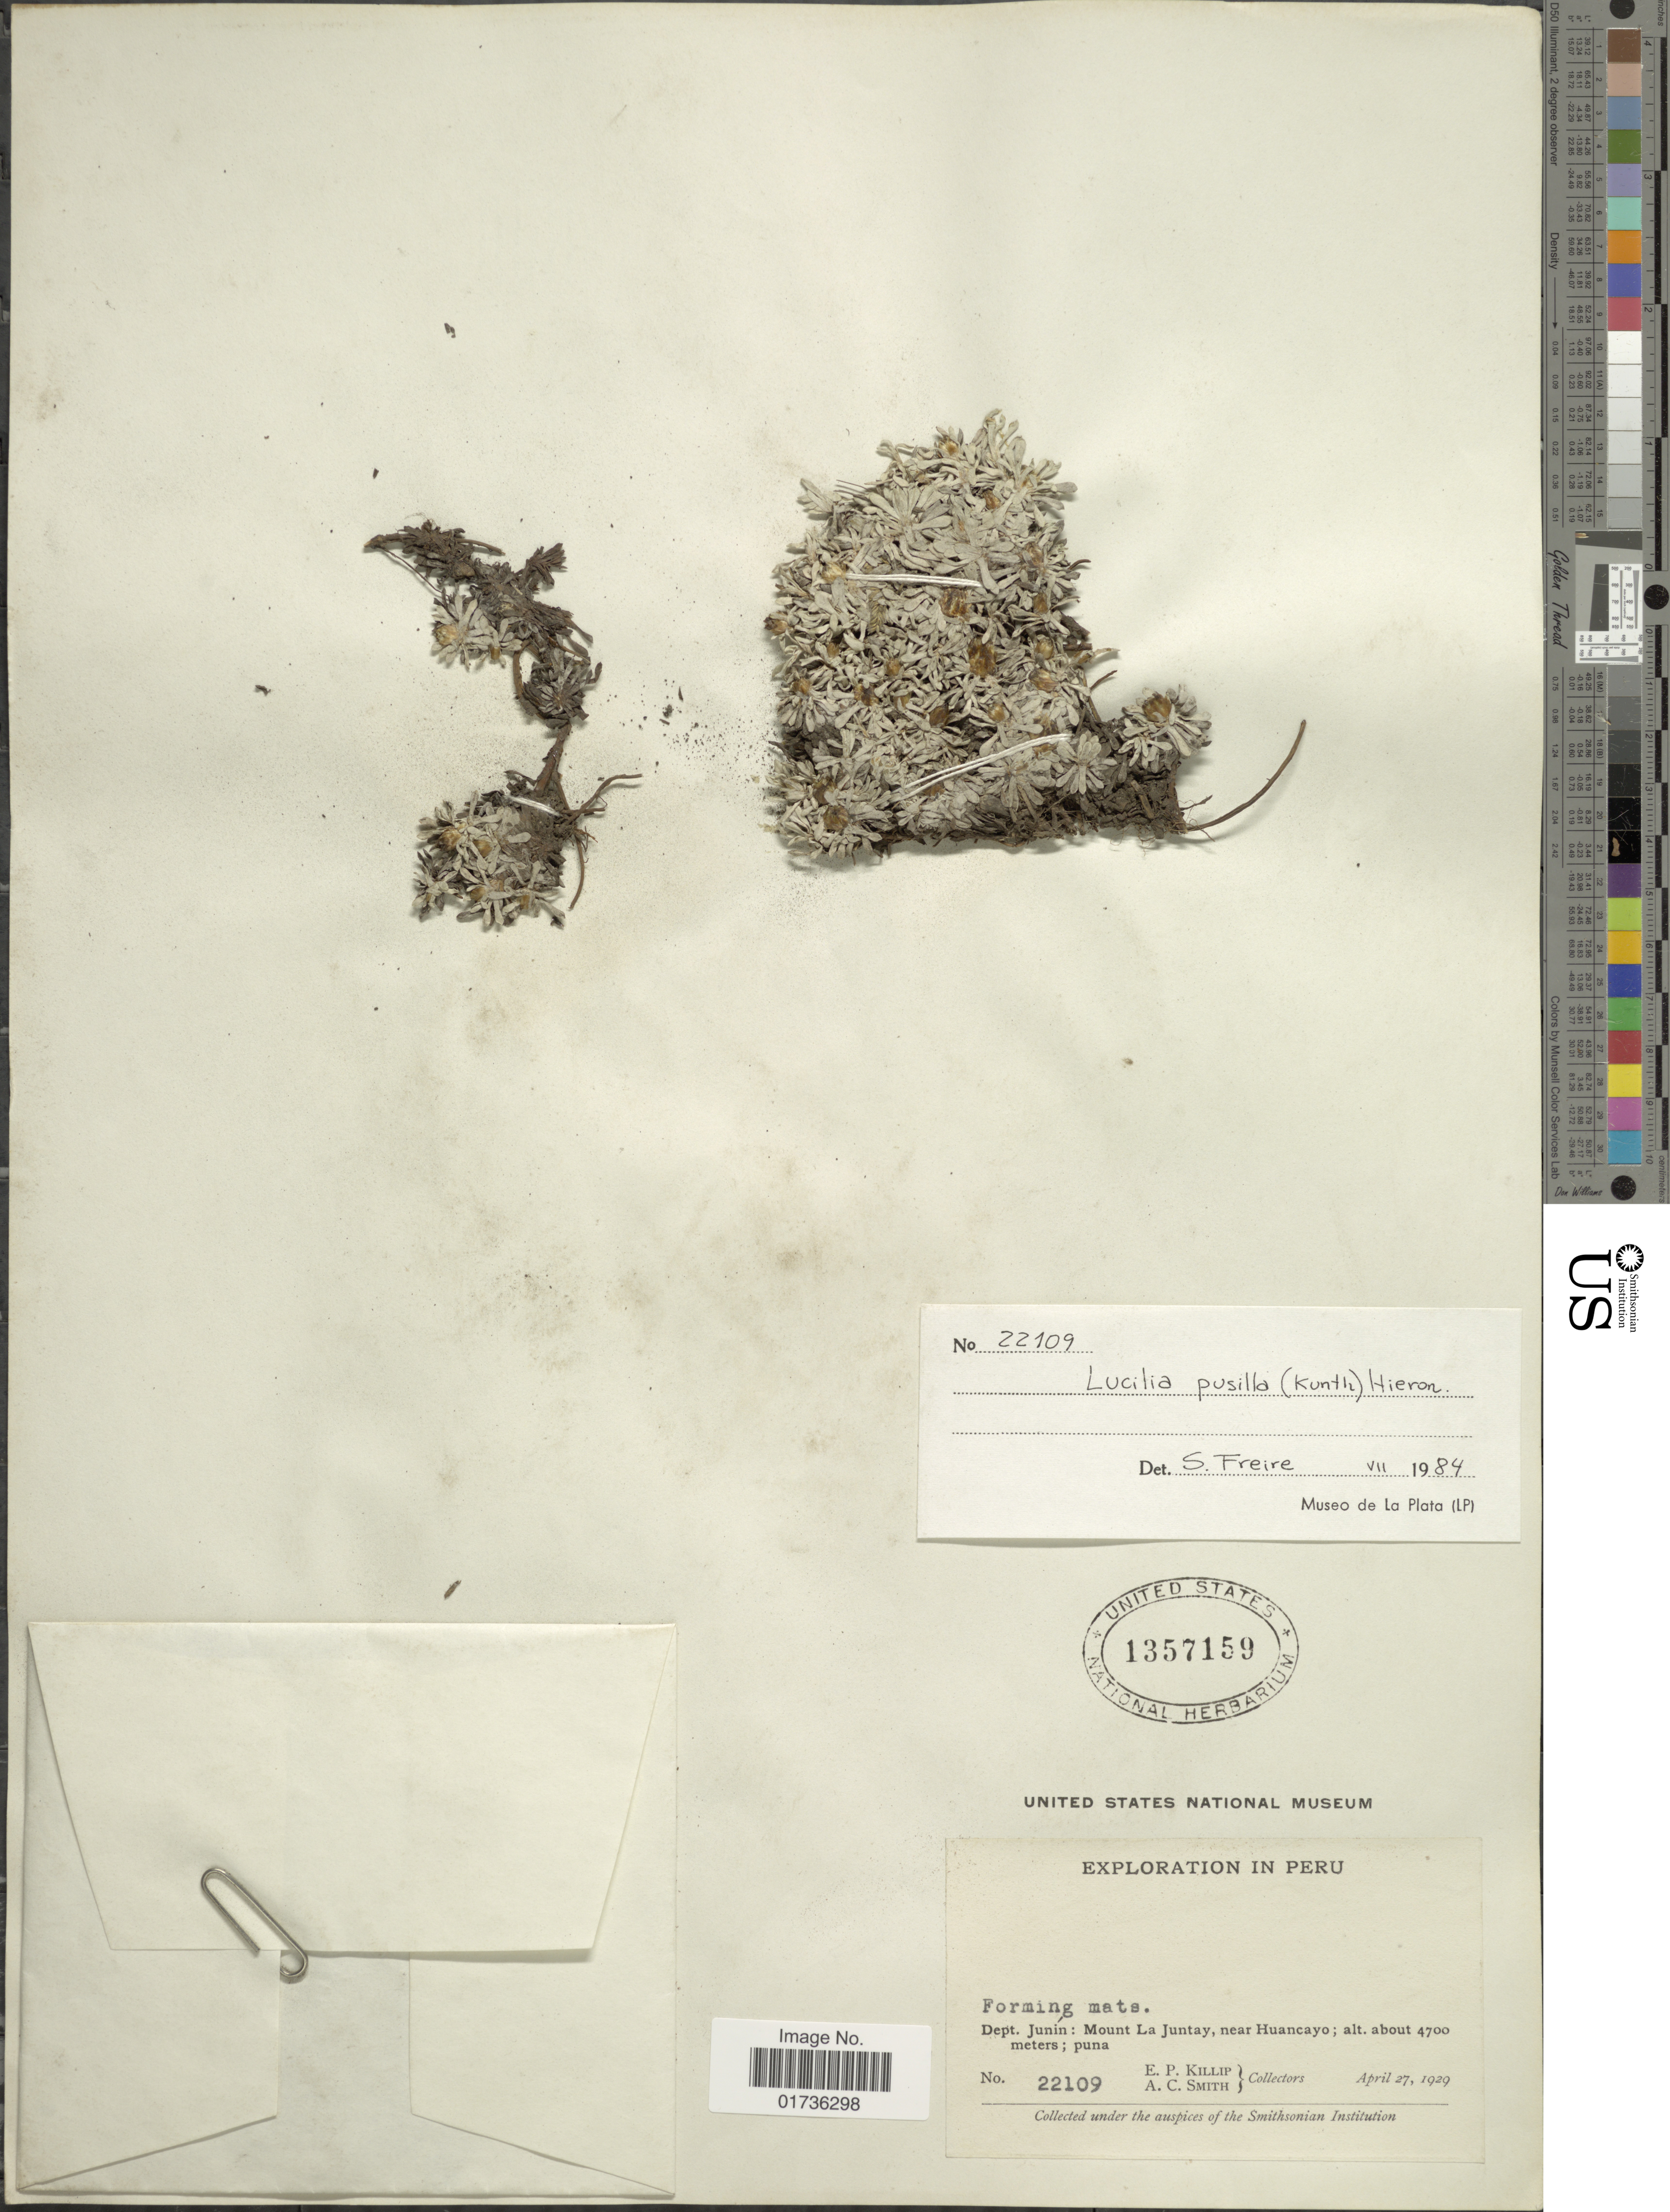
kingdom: Plantae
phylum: Tracheophyta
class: Magnoliopsida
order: Asterales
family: Asteraceae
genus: Lucilia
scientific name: Lucilia kunthiana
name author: (DC.) Zardini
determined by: Dillon, M. O.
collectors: E. P. Killip & A. C. Smith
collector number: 22109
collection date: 1929-04-27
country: Peru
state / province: Junín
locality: Dept. Junín: Moount La Juntay,near Huancayo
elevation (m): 4700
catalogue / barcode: US 1357159